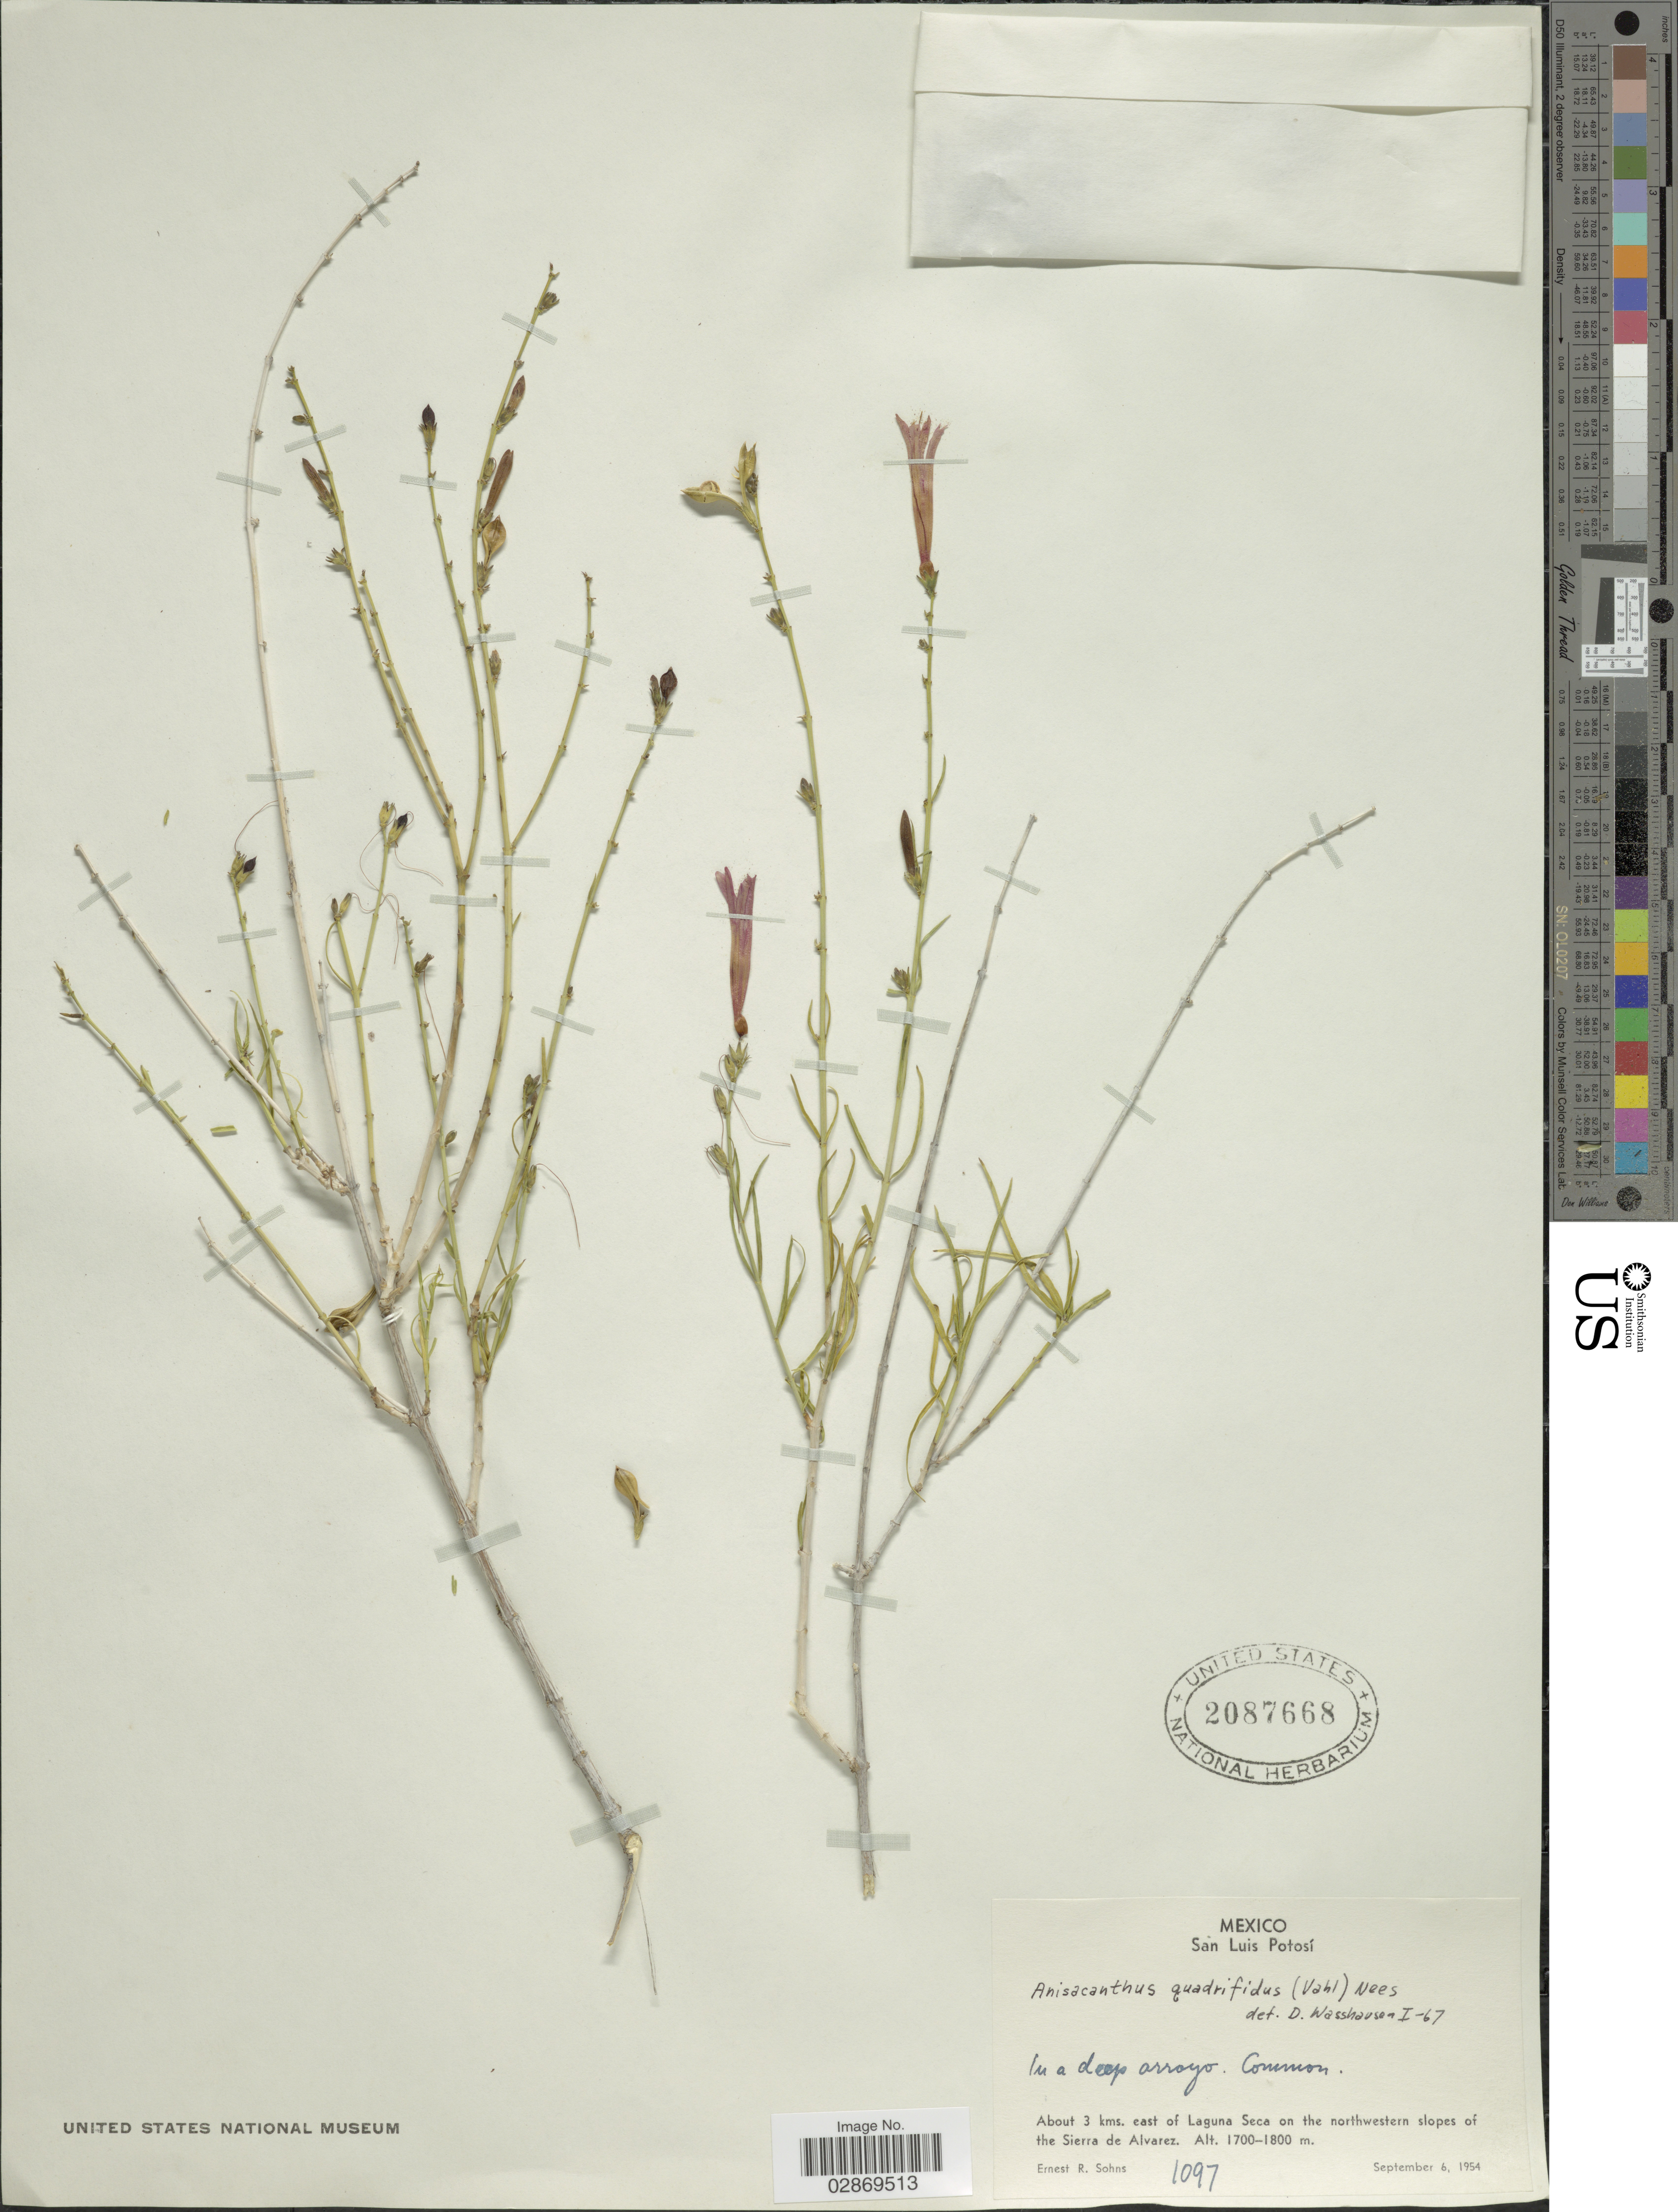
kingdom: Plantae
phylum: Tracheophyta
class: Magnoliopsida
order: Lamiales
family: Acanthaceae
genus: Anisacanthus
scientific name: Anisacanthus quadrifidus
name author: (Vahl) Nees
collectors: E. R. Sohns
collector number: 1097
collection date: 1954-09-06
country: Mexico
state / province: San Luis Potosí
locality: About 3 kms. east of Laguna Seca on the northwestern slopes of the Sierra de Alvarez.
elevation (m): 1700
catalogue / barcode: US 2087668